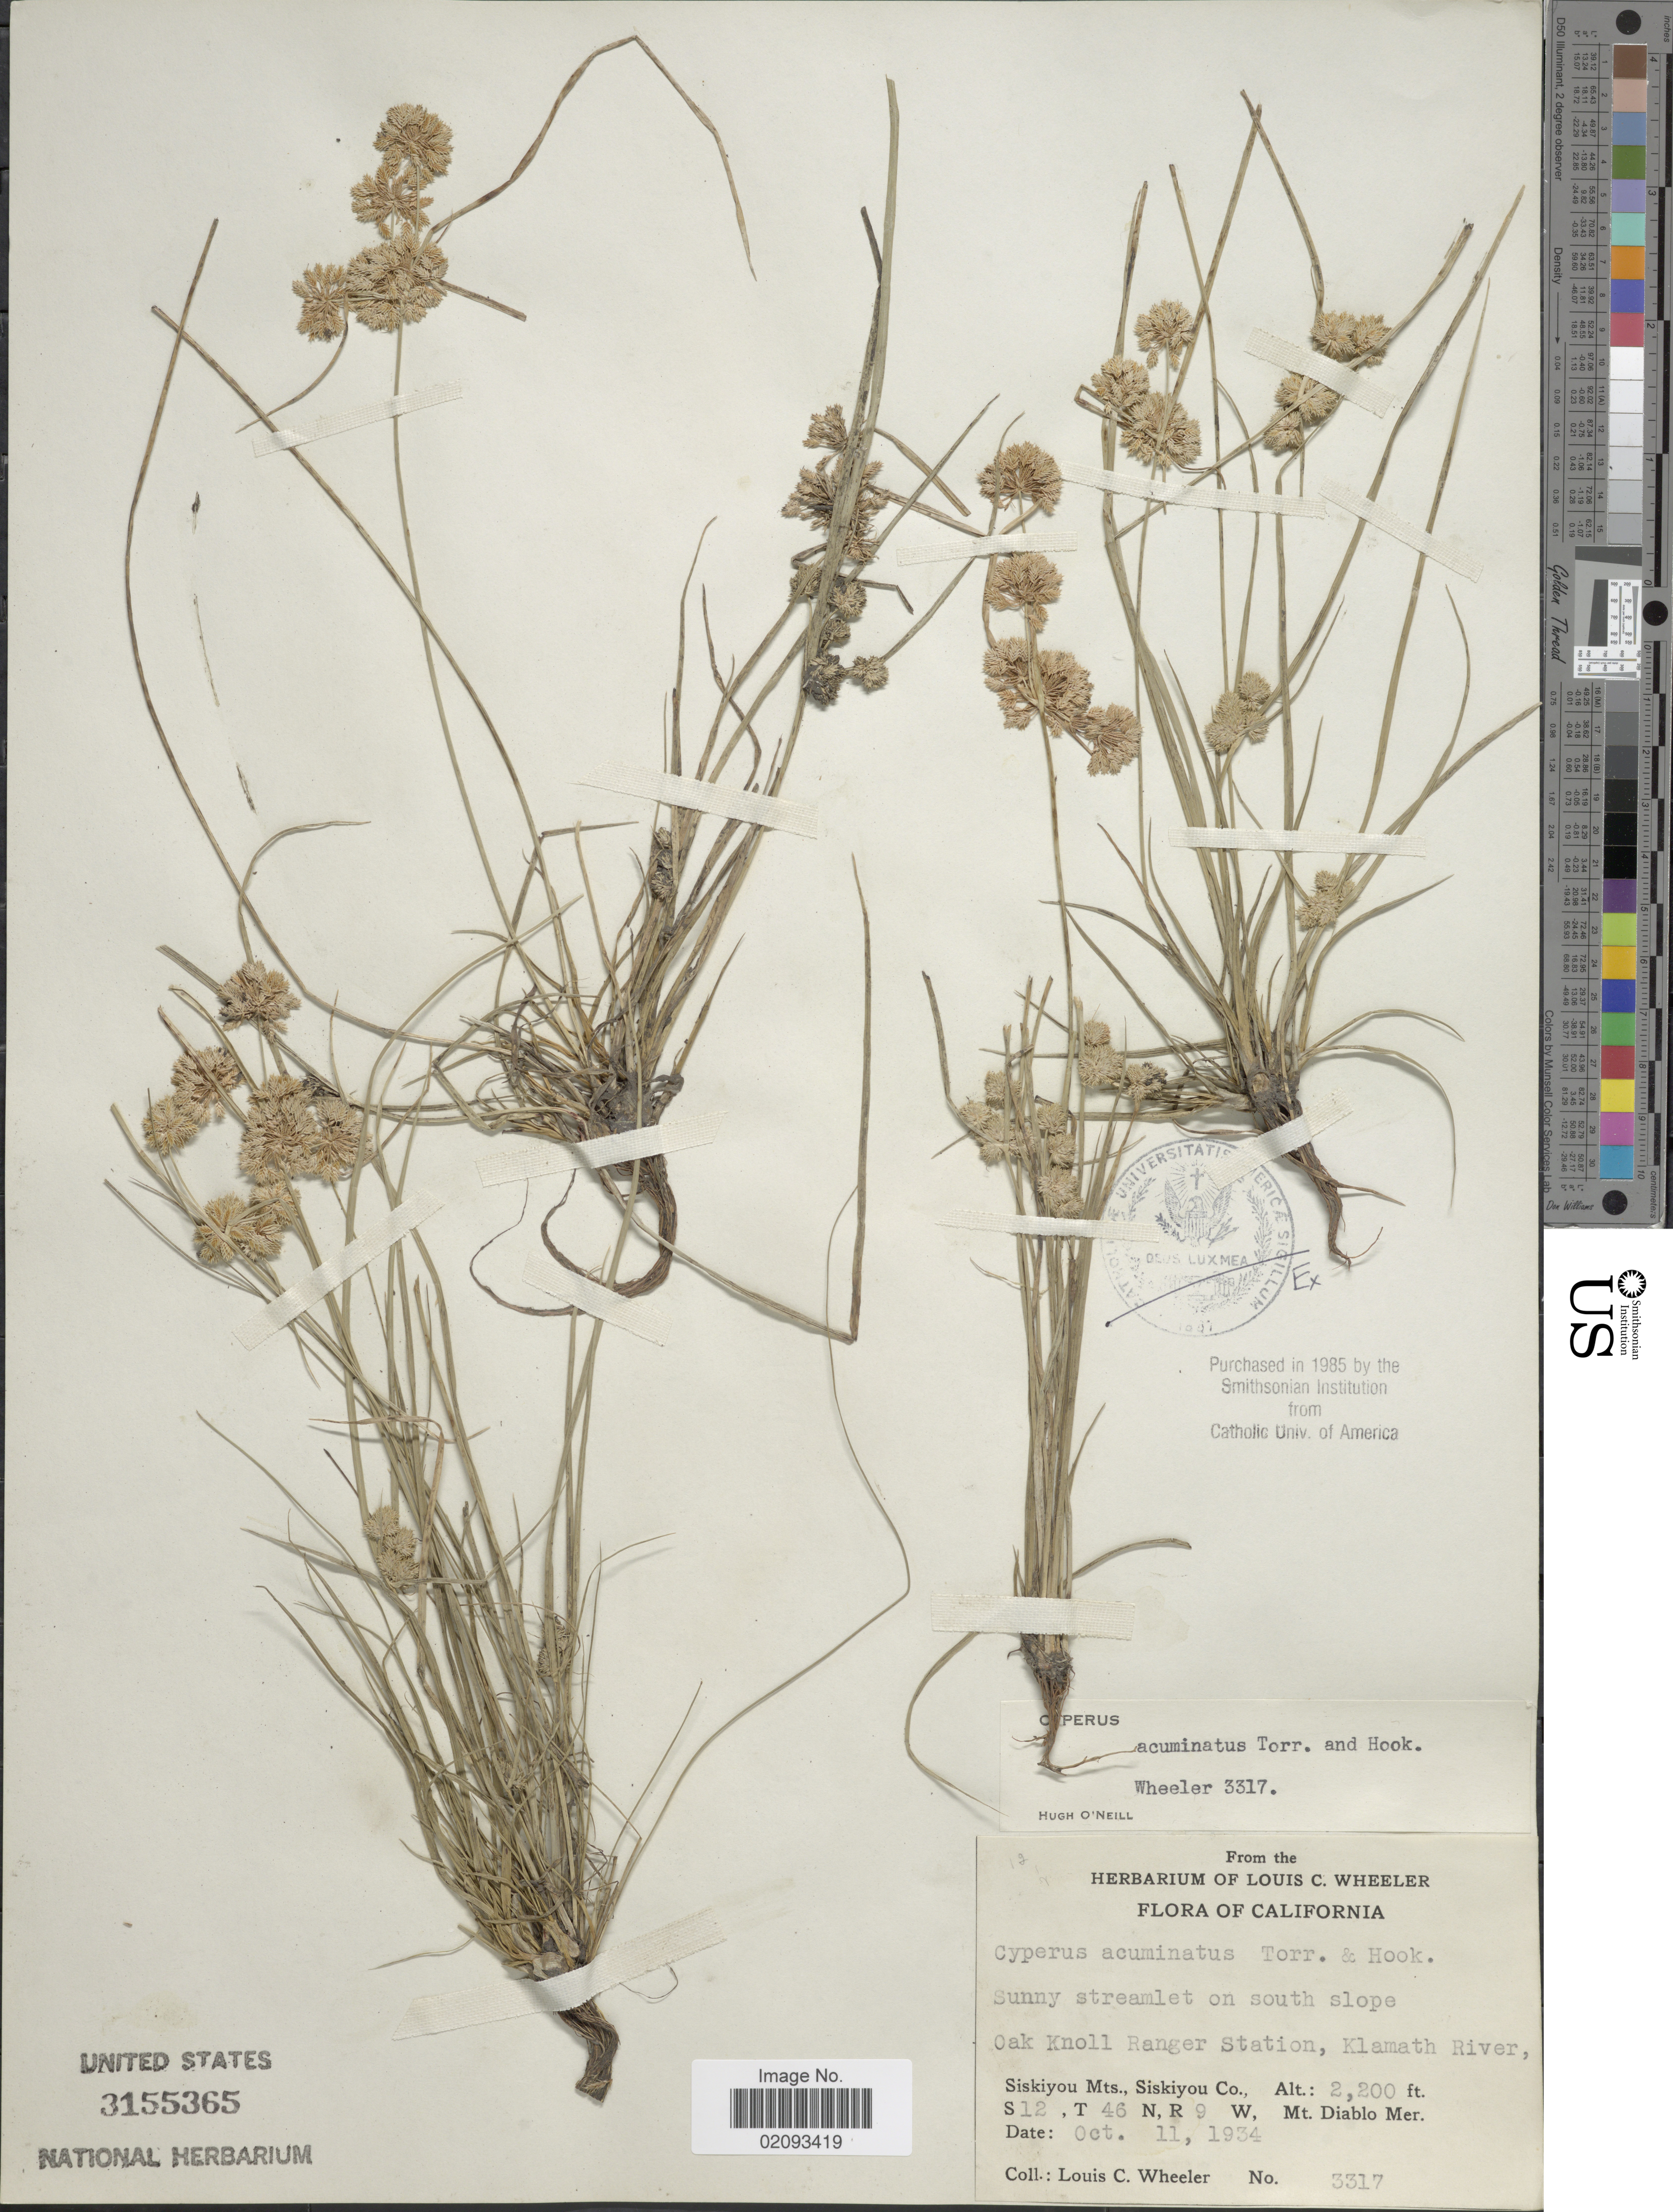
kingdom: Plantae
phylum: Tracheophyta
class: Liliopsida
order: Poales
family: Cyperaceae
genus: Cyperus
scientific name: Cyperus acuminatus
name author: Torr. & Hook.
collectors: L. C. Wheeler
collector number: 3317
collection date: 1934-10-11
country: United States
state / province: California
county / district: Siskiyou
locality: Oak Knoll Ranger Station, Klamath River, Siskiyou Mts., Siskiyou Co., S12, T46N, R9W, Mt. Diablo Mer.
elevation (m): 671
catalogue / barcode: US 3155365